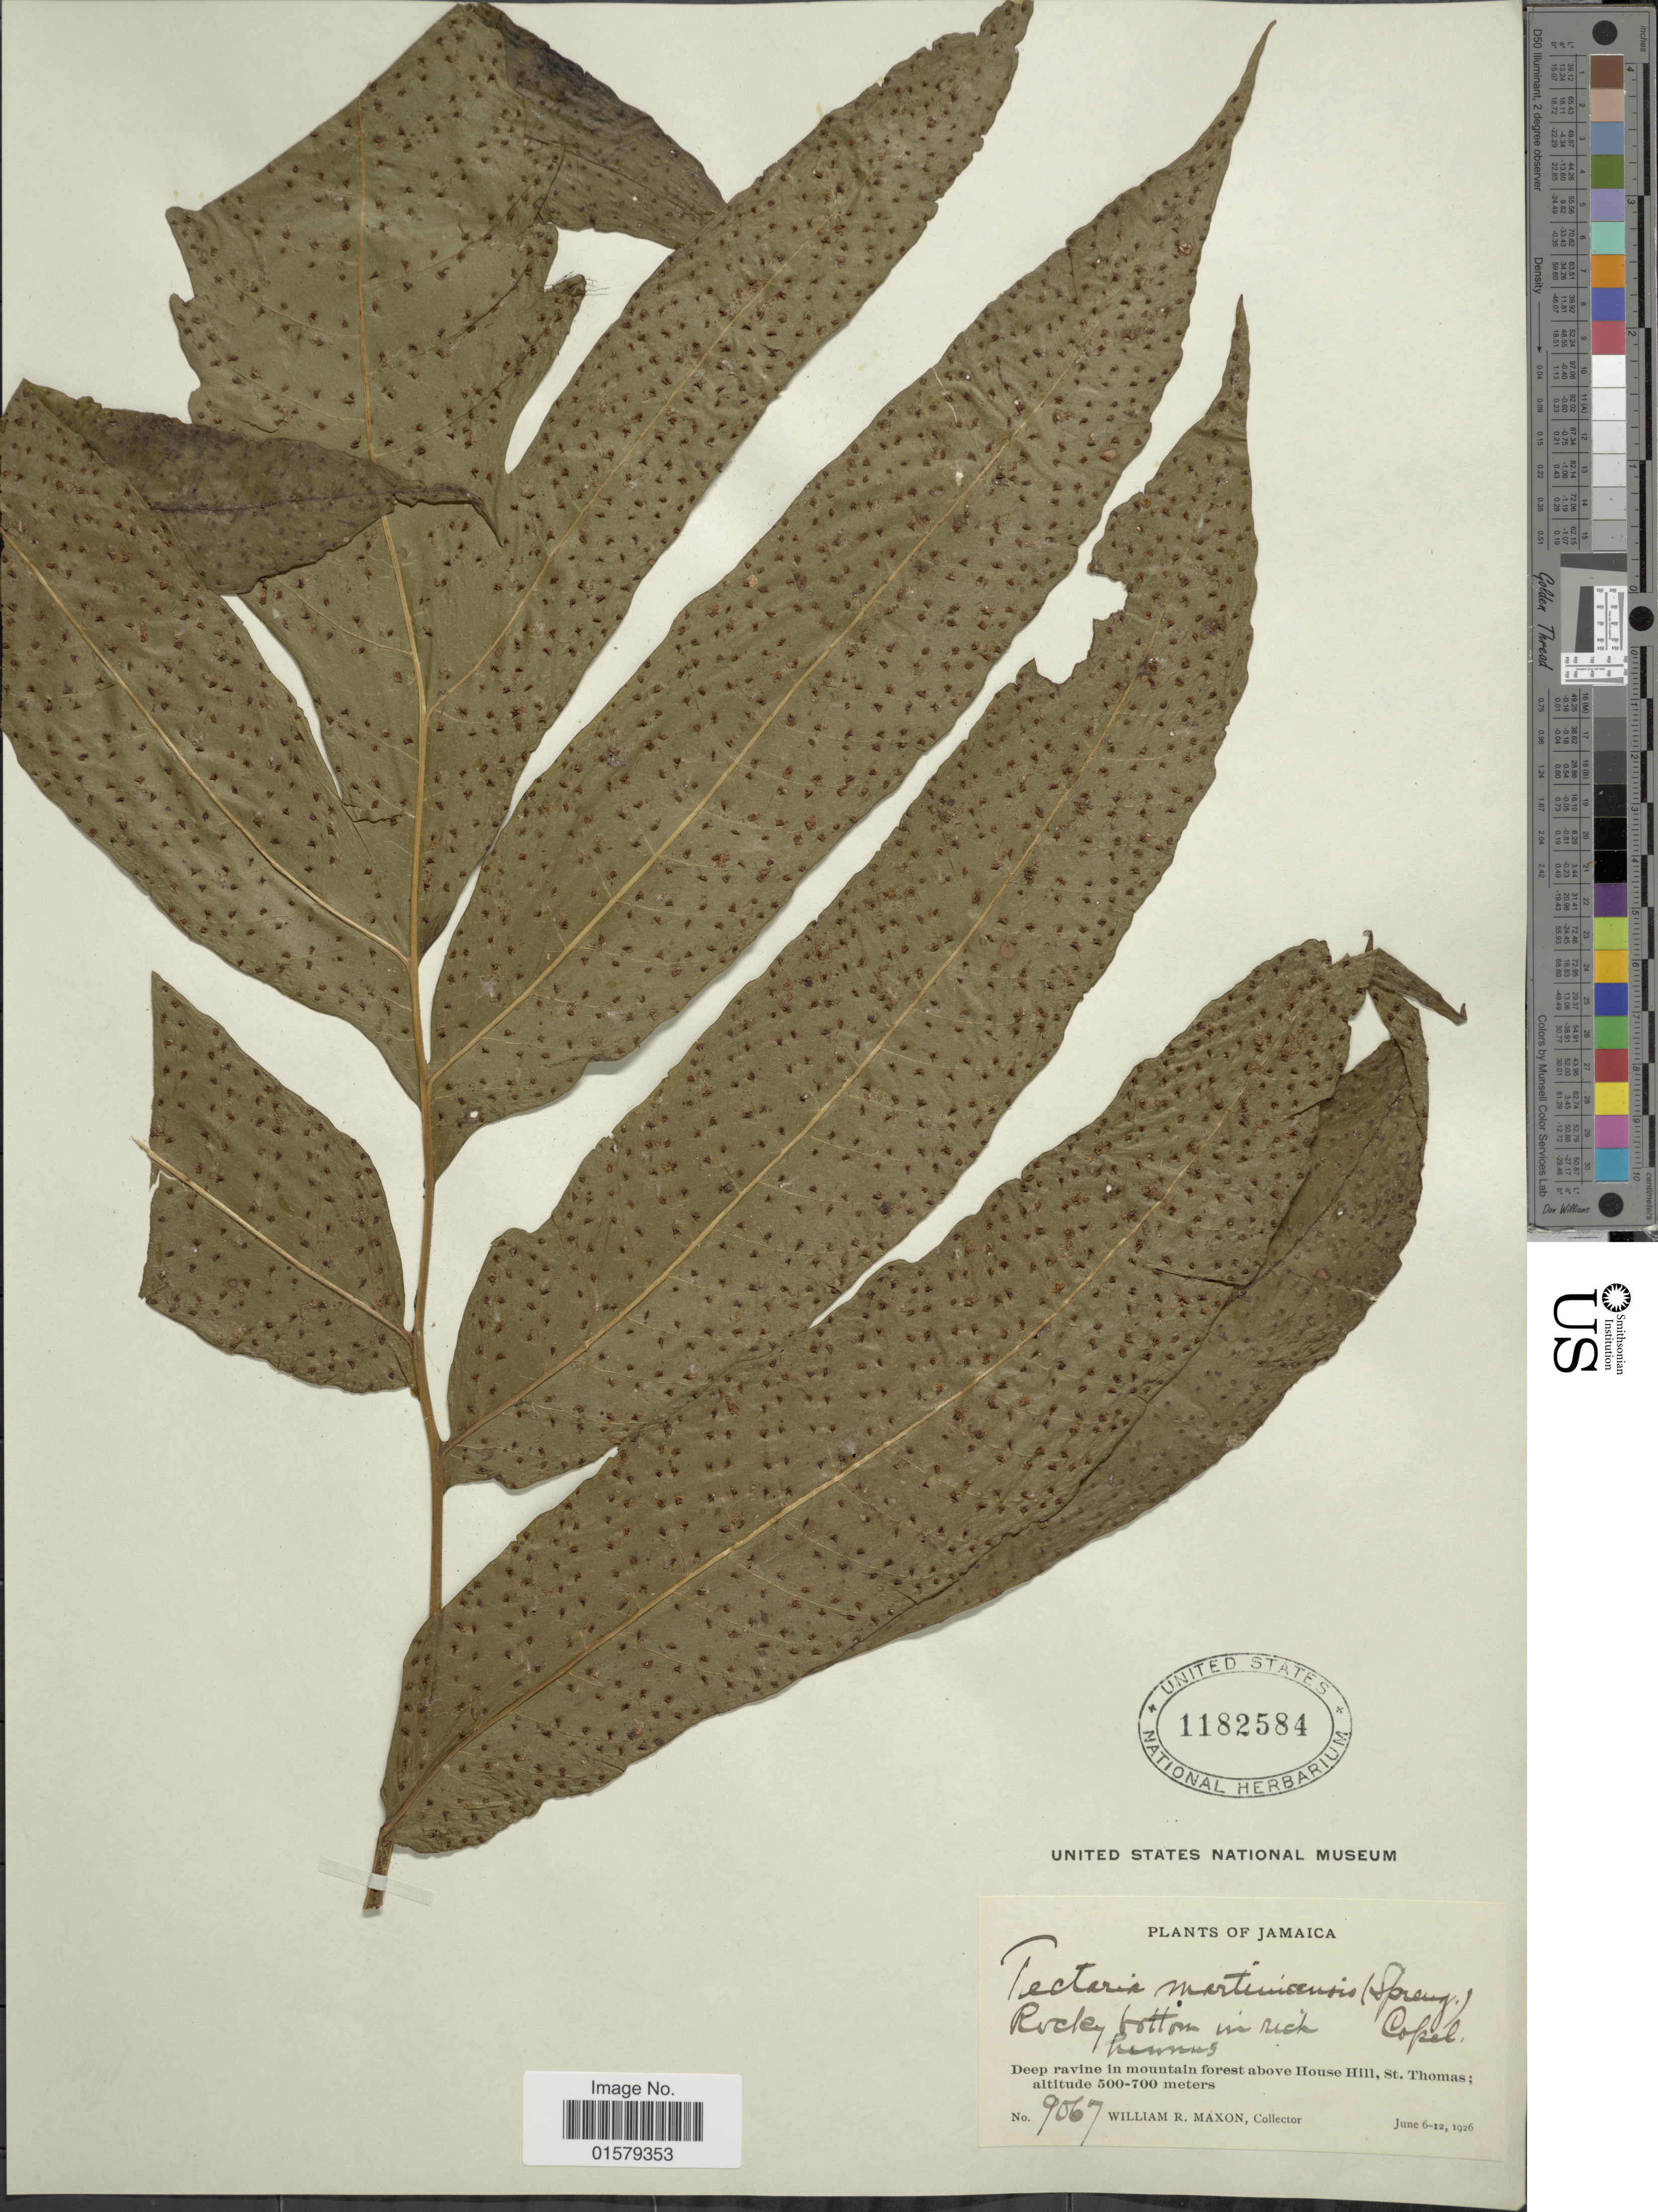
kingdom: Plantae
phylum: Tracheophyta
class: Polypodiopsida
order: Polypodiales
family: Tectariaceae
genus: Tectaria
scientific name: Tectaria incisa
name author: Cav.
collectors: W. R. Maxon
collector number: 9067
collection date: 1926-06-06/1926-06-12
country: Jamaica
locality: Deep ravine in mountain forest above House Hill, St. Thomas.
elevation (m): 500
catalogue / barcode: US 1182584